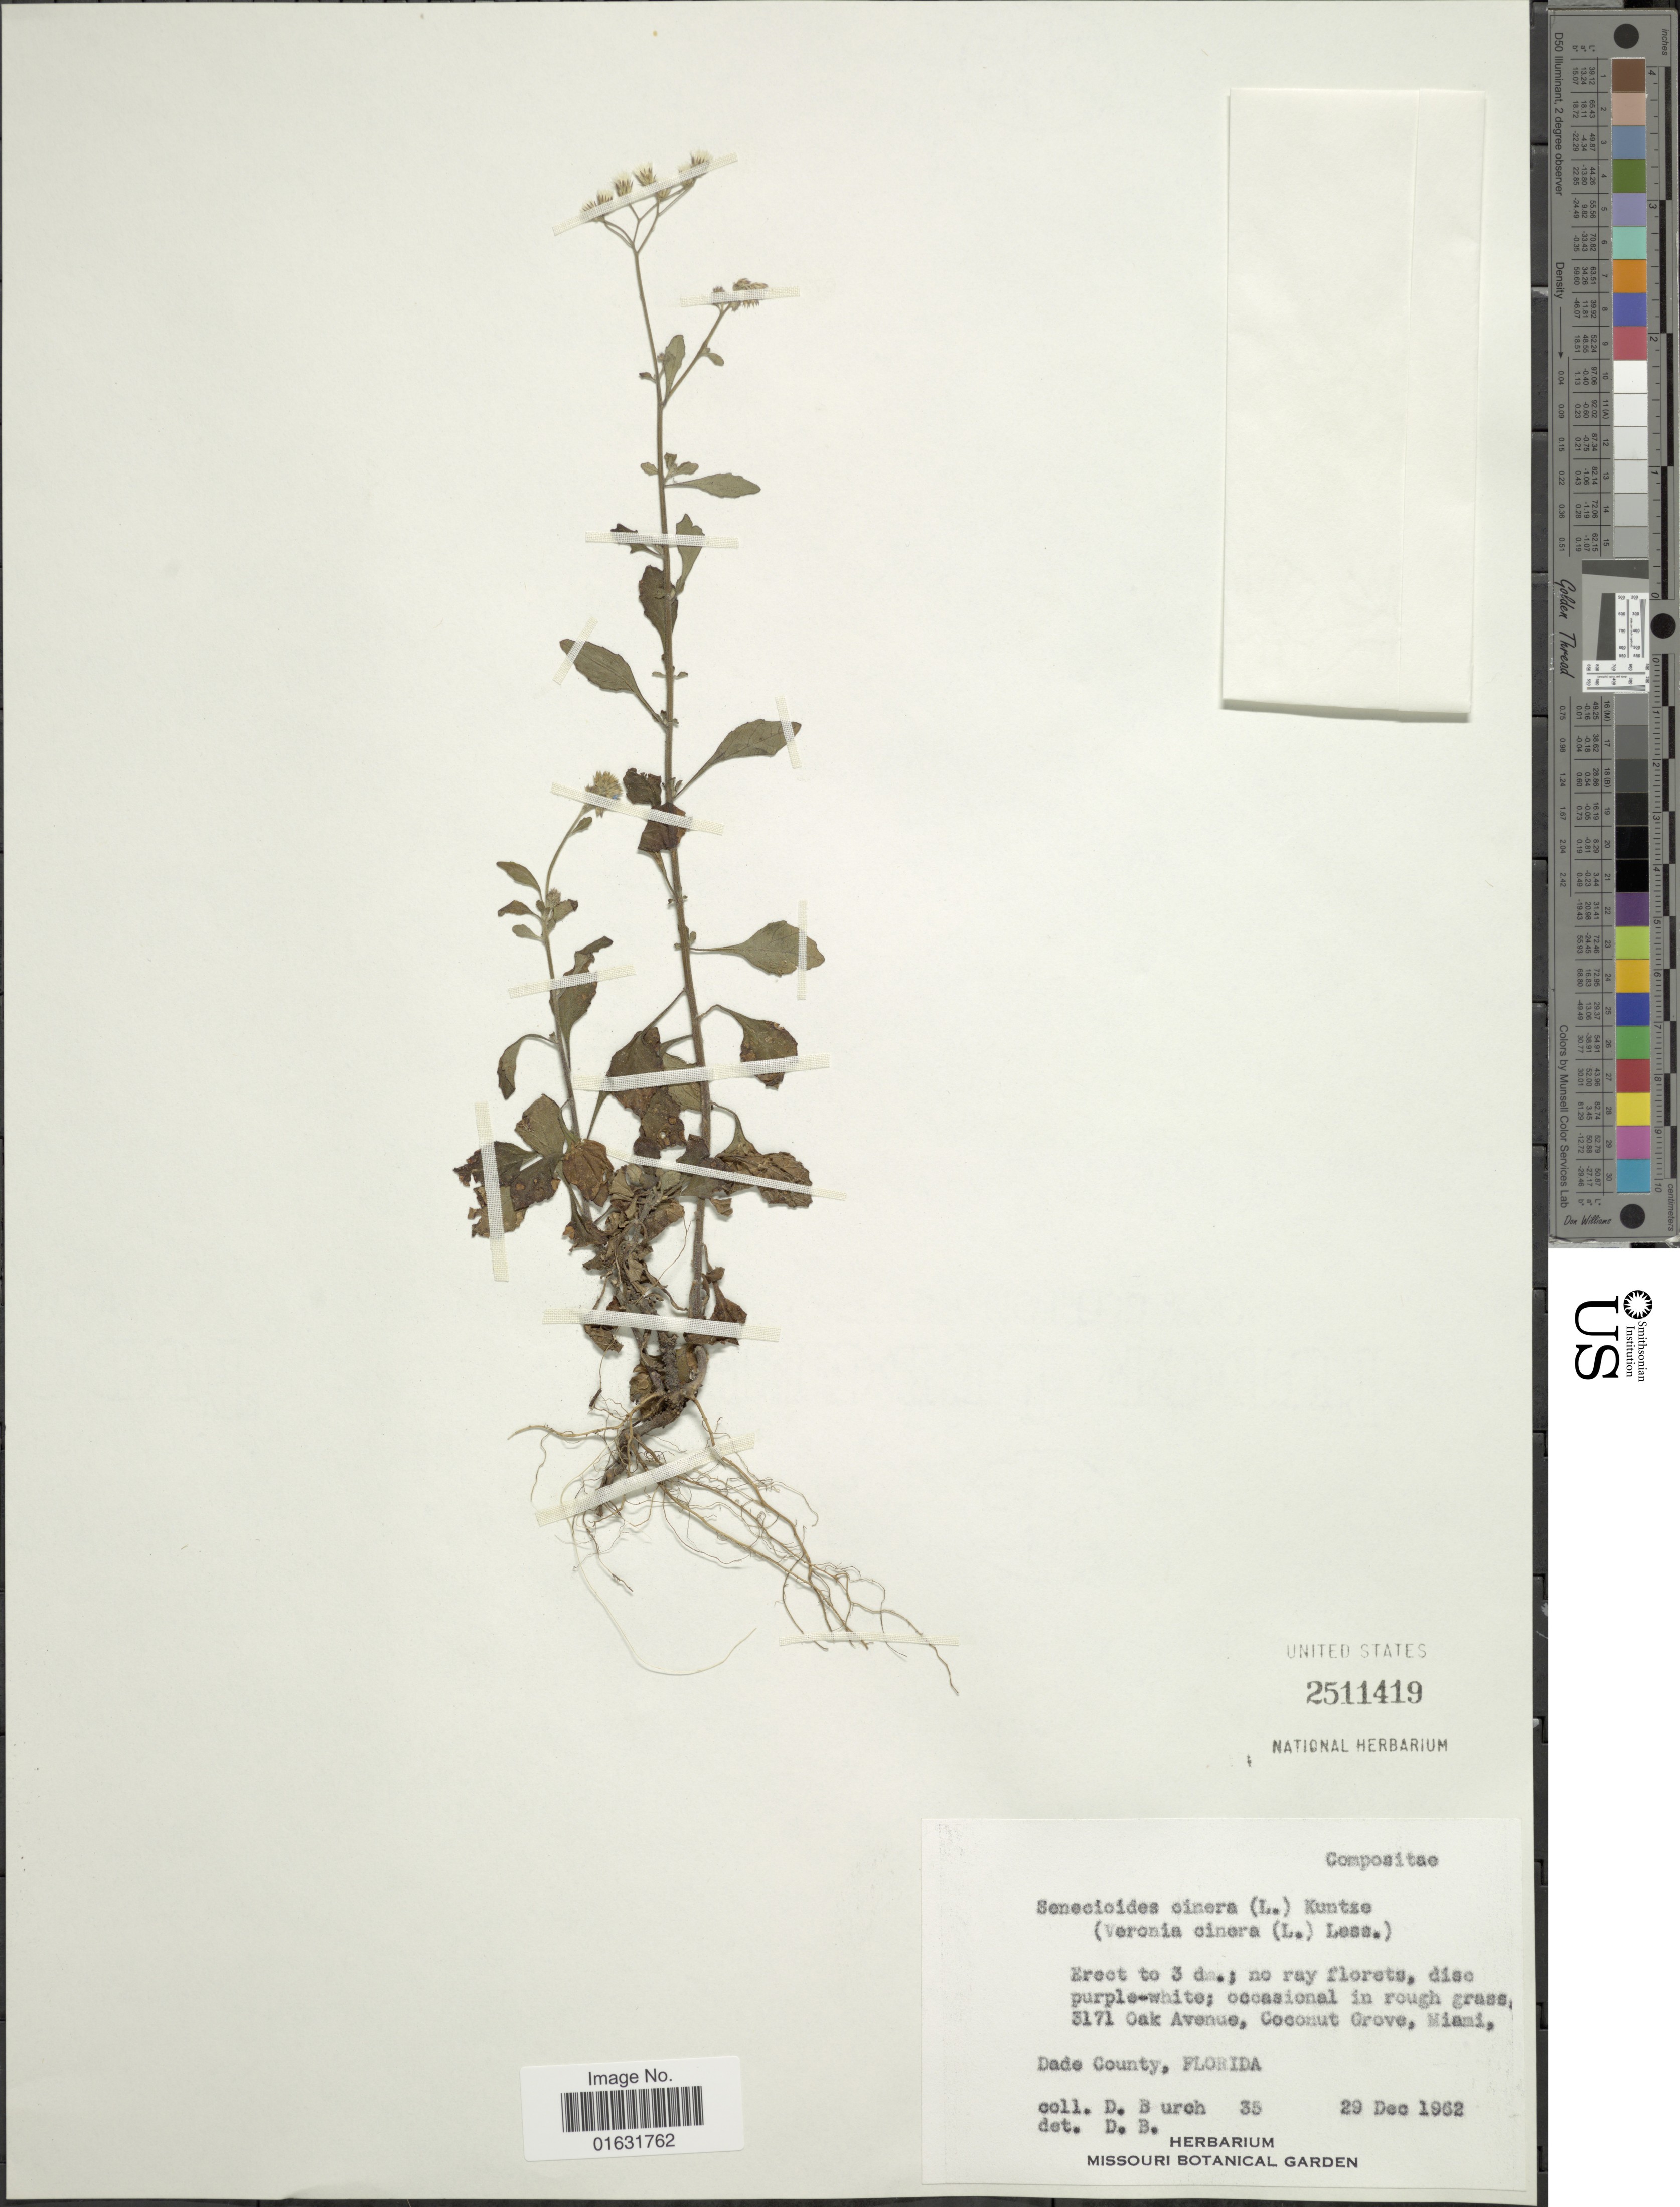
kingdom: Plantae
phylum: Tracheophyta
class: Magnoliopsida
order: Asterales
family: Asteraceae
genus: Cyanthillium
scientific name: Cyanthillium cinereum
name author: (L.) H. Rob.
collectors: D. Burch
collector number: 35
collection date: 1962-12-29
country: Uruguay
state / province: Florida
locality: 3171 Oak Avenue, Coconut Grove, Miami, Dade County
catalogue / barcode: US 2511419